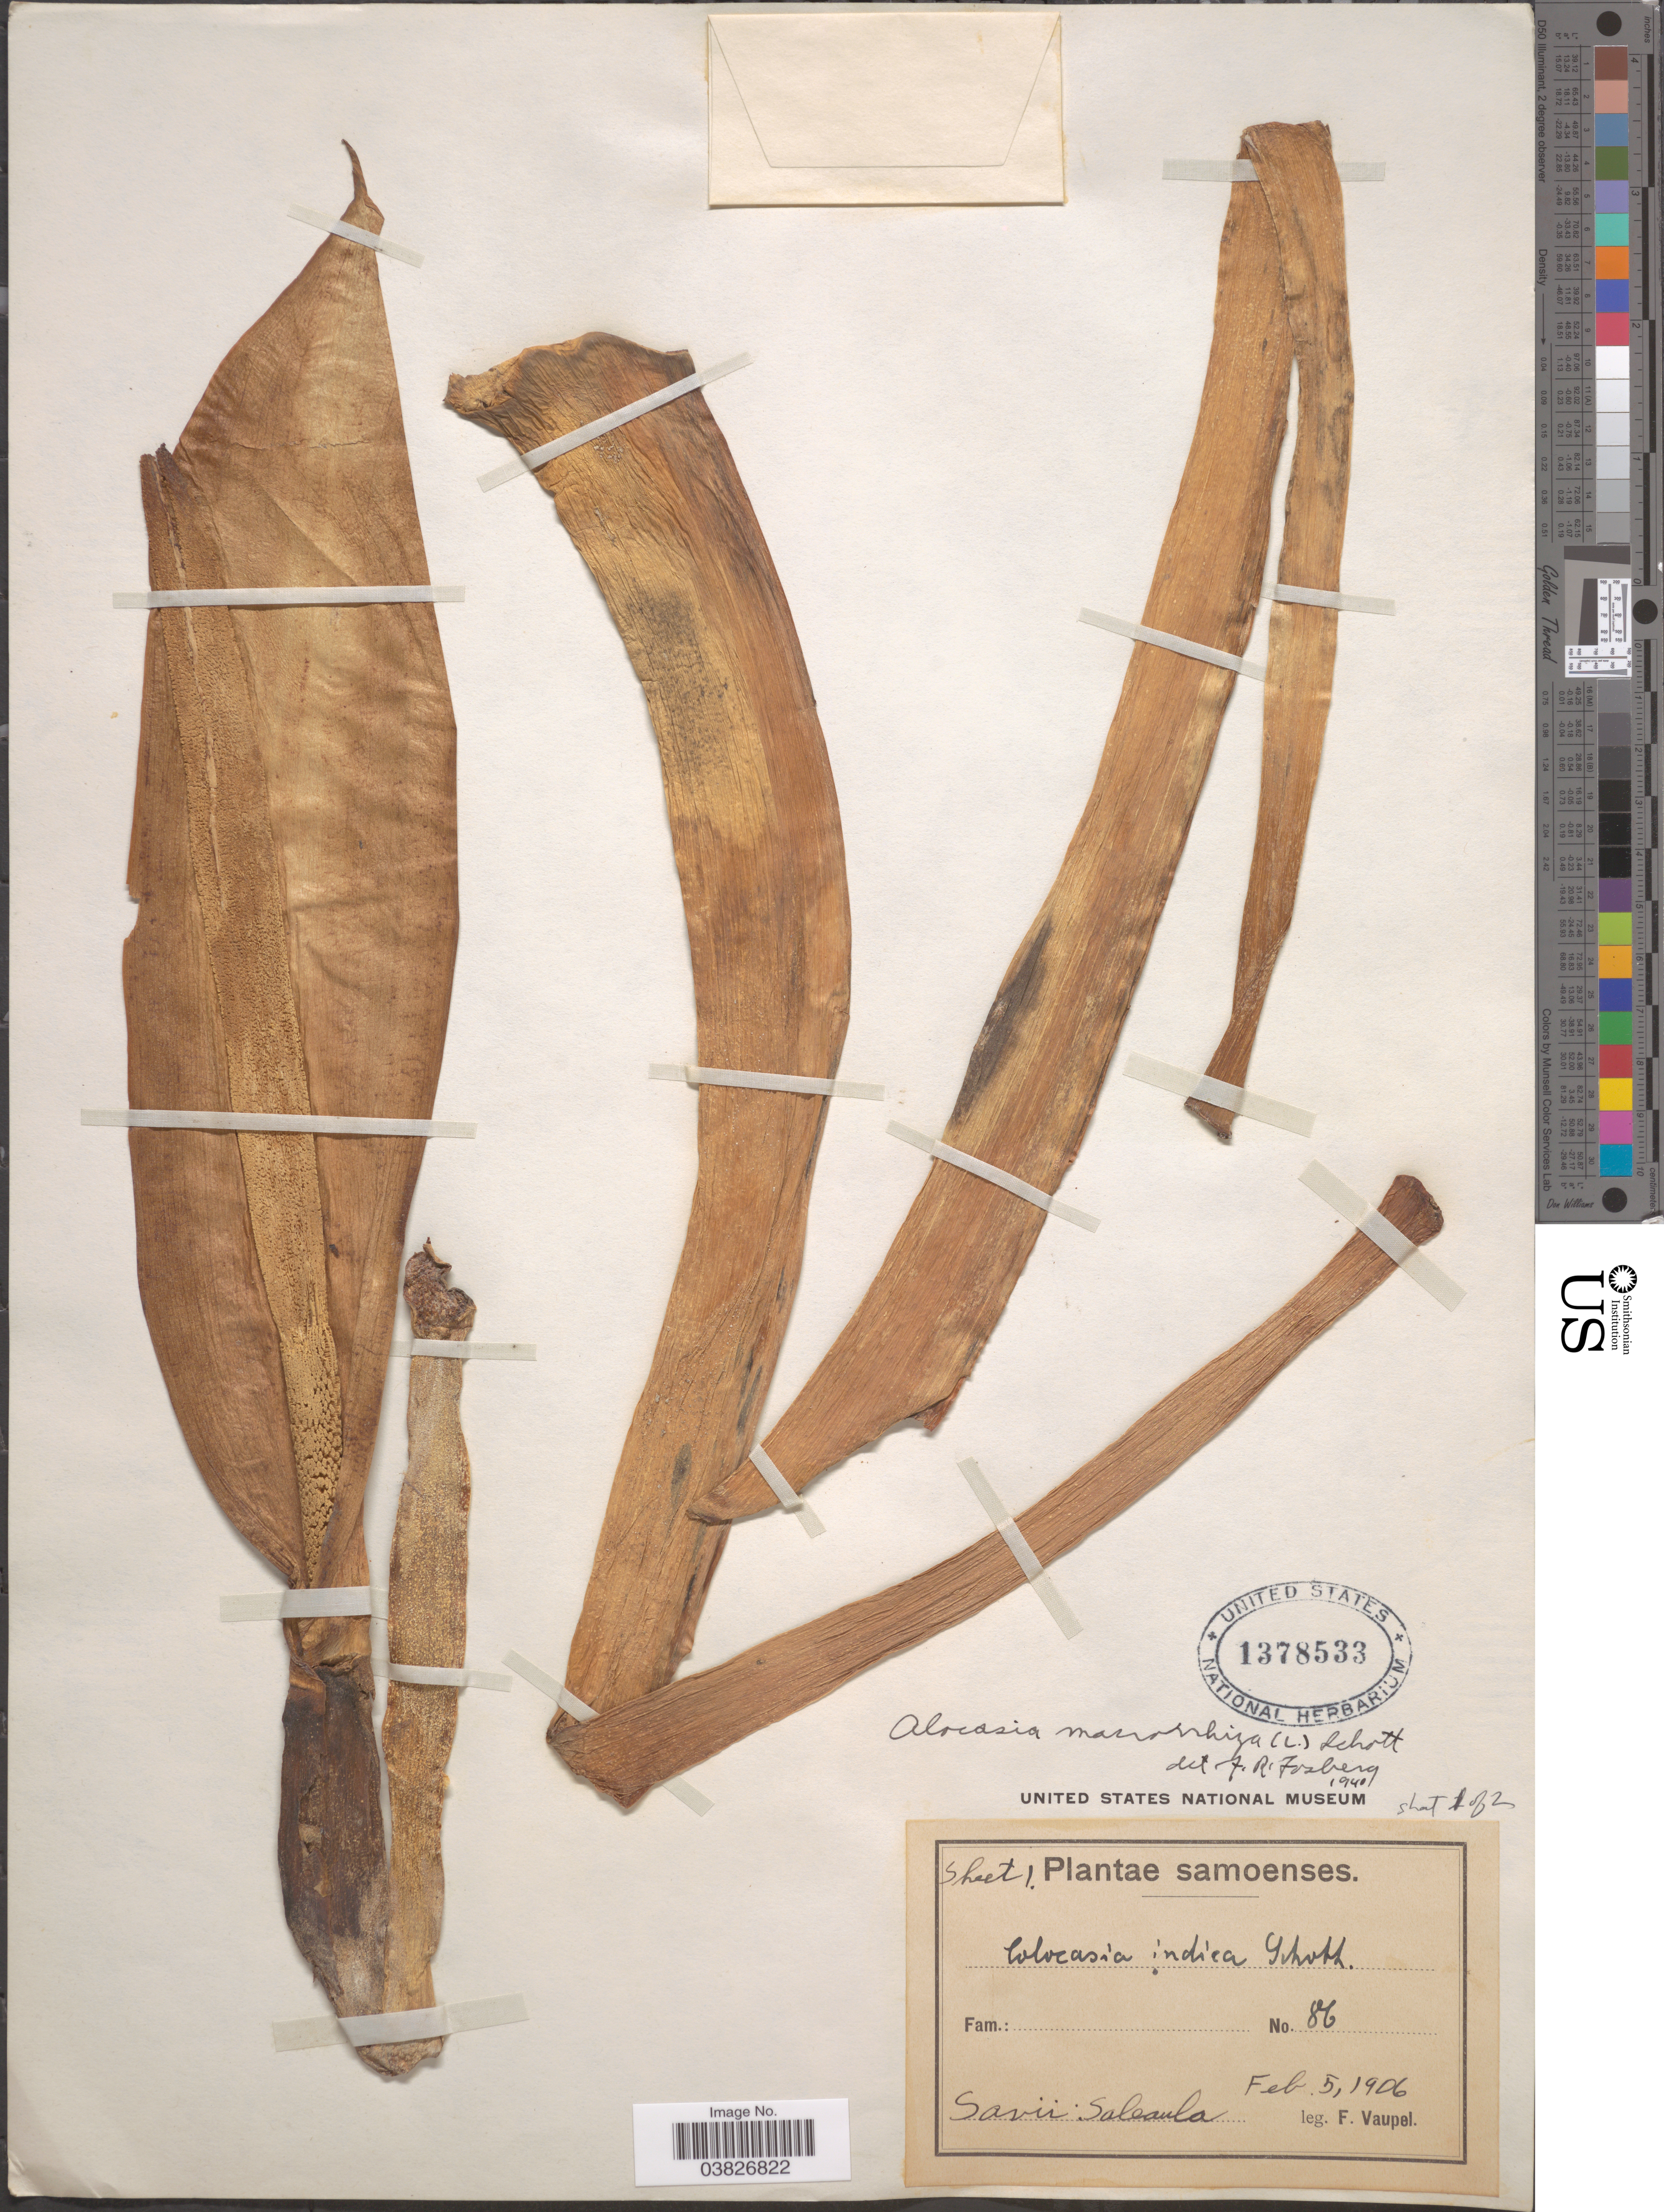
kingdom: Plantae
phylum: Tracheophyta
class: Liliopsida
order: Alismatales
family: Araceae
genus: Alocasia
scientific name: Alocasia macrorrhizos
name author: (L.) G. Don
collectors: F. Vaupel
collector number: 86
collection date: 1906-02-05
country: Samoa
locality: Savii: Saleaula.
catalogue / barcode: US 1378533